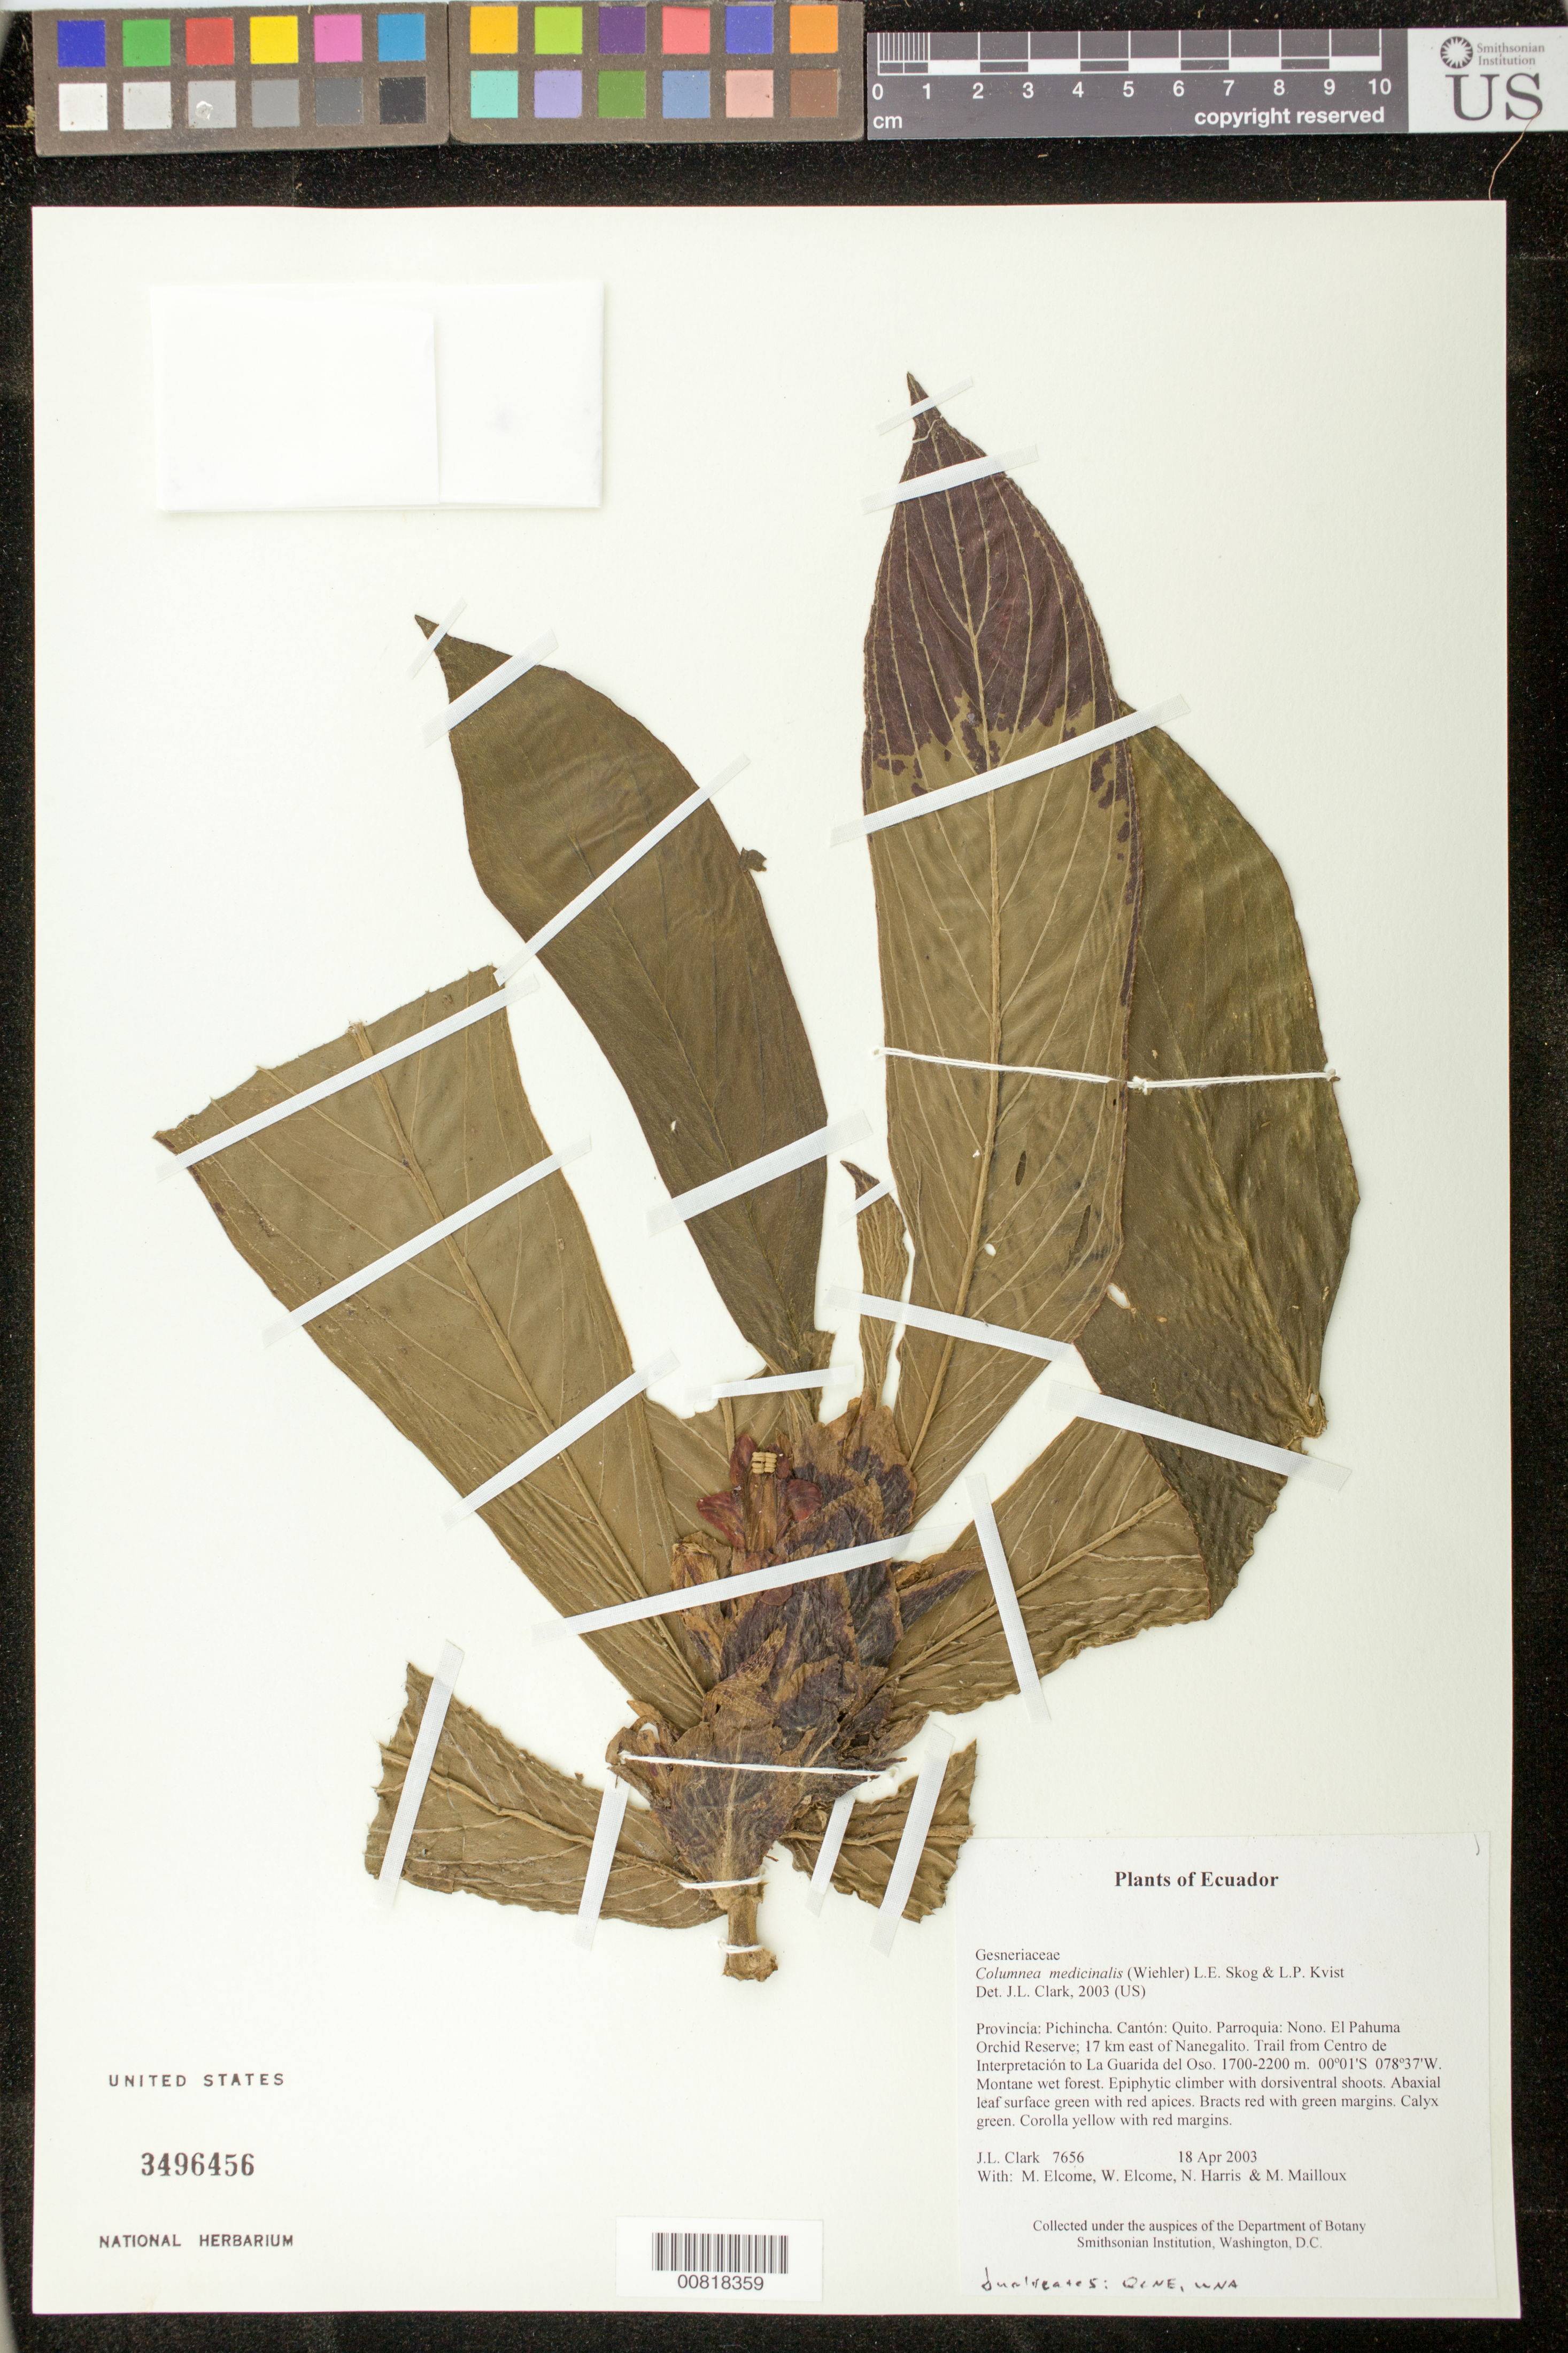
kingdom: Plantae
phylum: Tracheophyta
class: Magnoliopsida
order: Lamiales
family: Gesneriaceae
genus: Columnea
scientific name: Columnea medicinalis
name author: (Wiehler) L.E. Skog & L.P. Kvist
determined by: Clark, J. L., (SEL), The Marie Selby Botanical Garden (UNITED STATES)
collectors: J. L. Clark, M. Elcome, W. Elcome, N. Harris & M. Mailloux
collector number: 7656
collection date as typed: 18 Apr 2003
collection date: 2003-04-18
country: Ecuador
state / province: Pichincha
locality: Quito. Parroquia: Nono. El Pahuma Orchid Reserve; 17 km east of Nanegalito. Trail from Centro de Interpretación to La Guarida del Oso.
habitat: Montane wet forest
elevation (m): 1700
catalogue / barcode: US 3496456